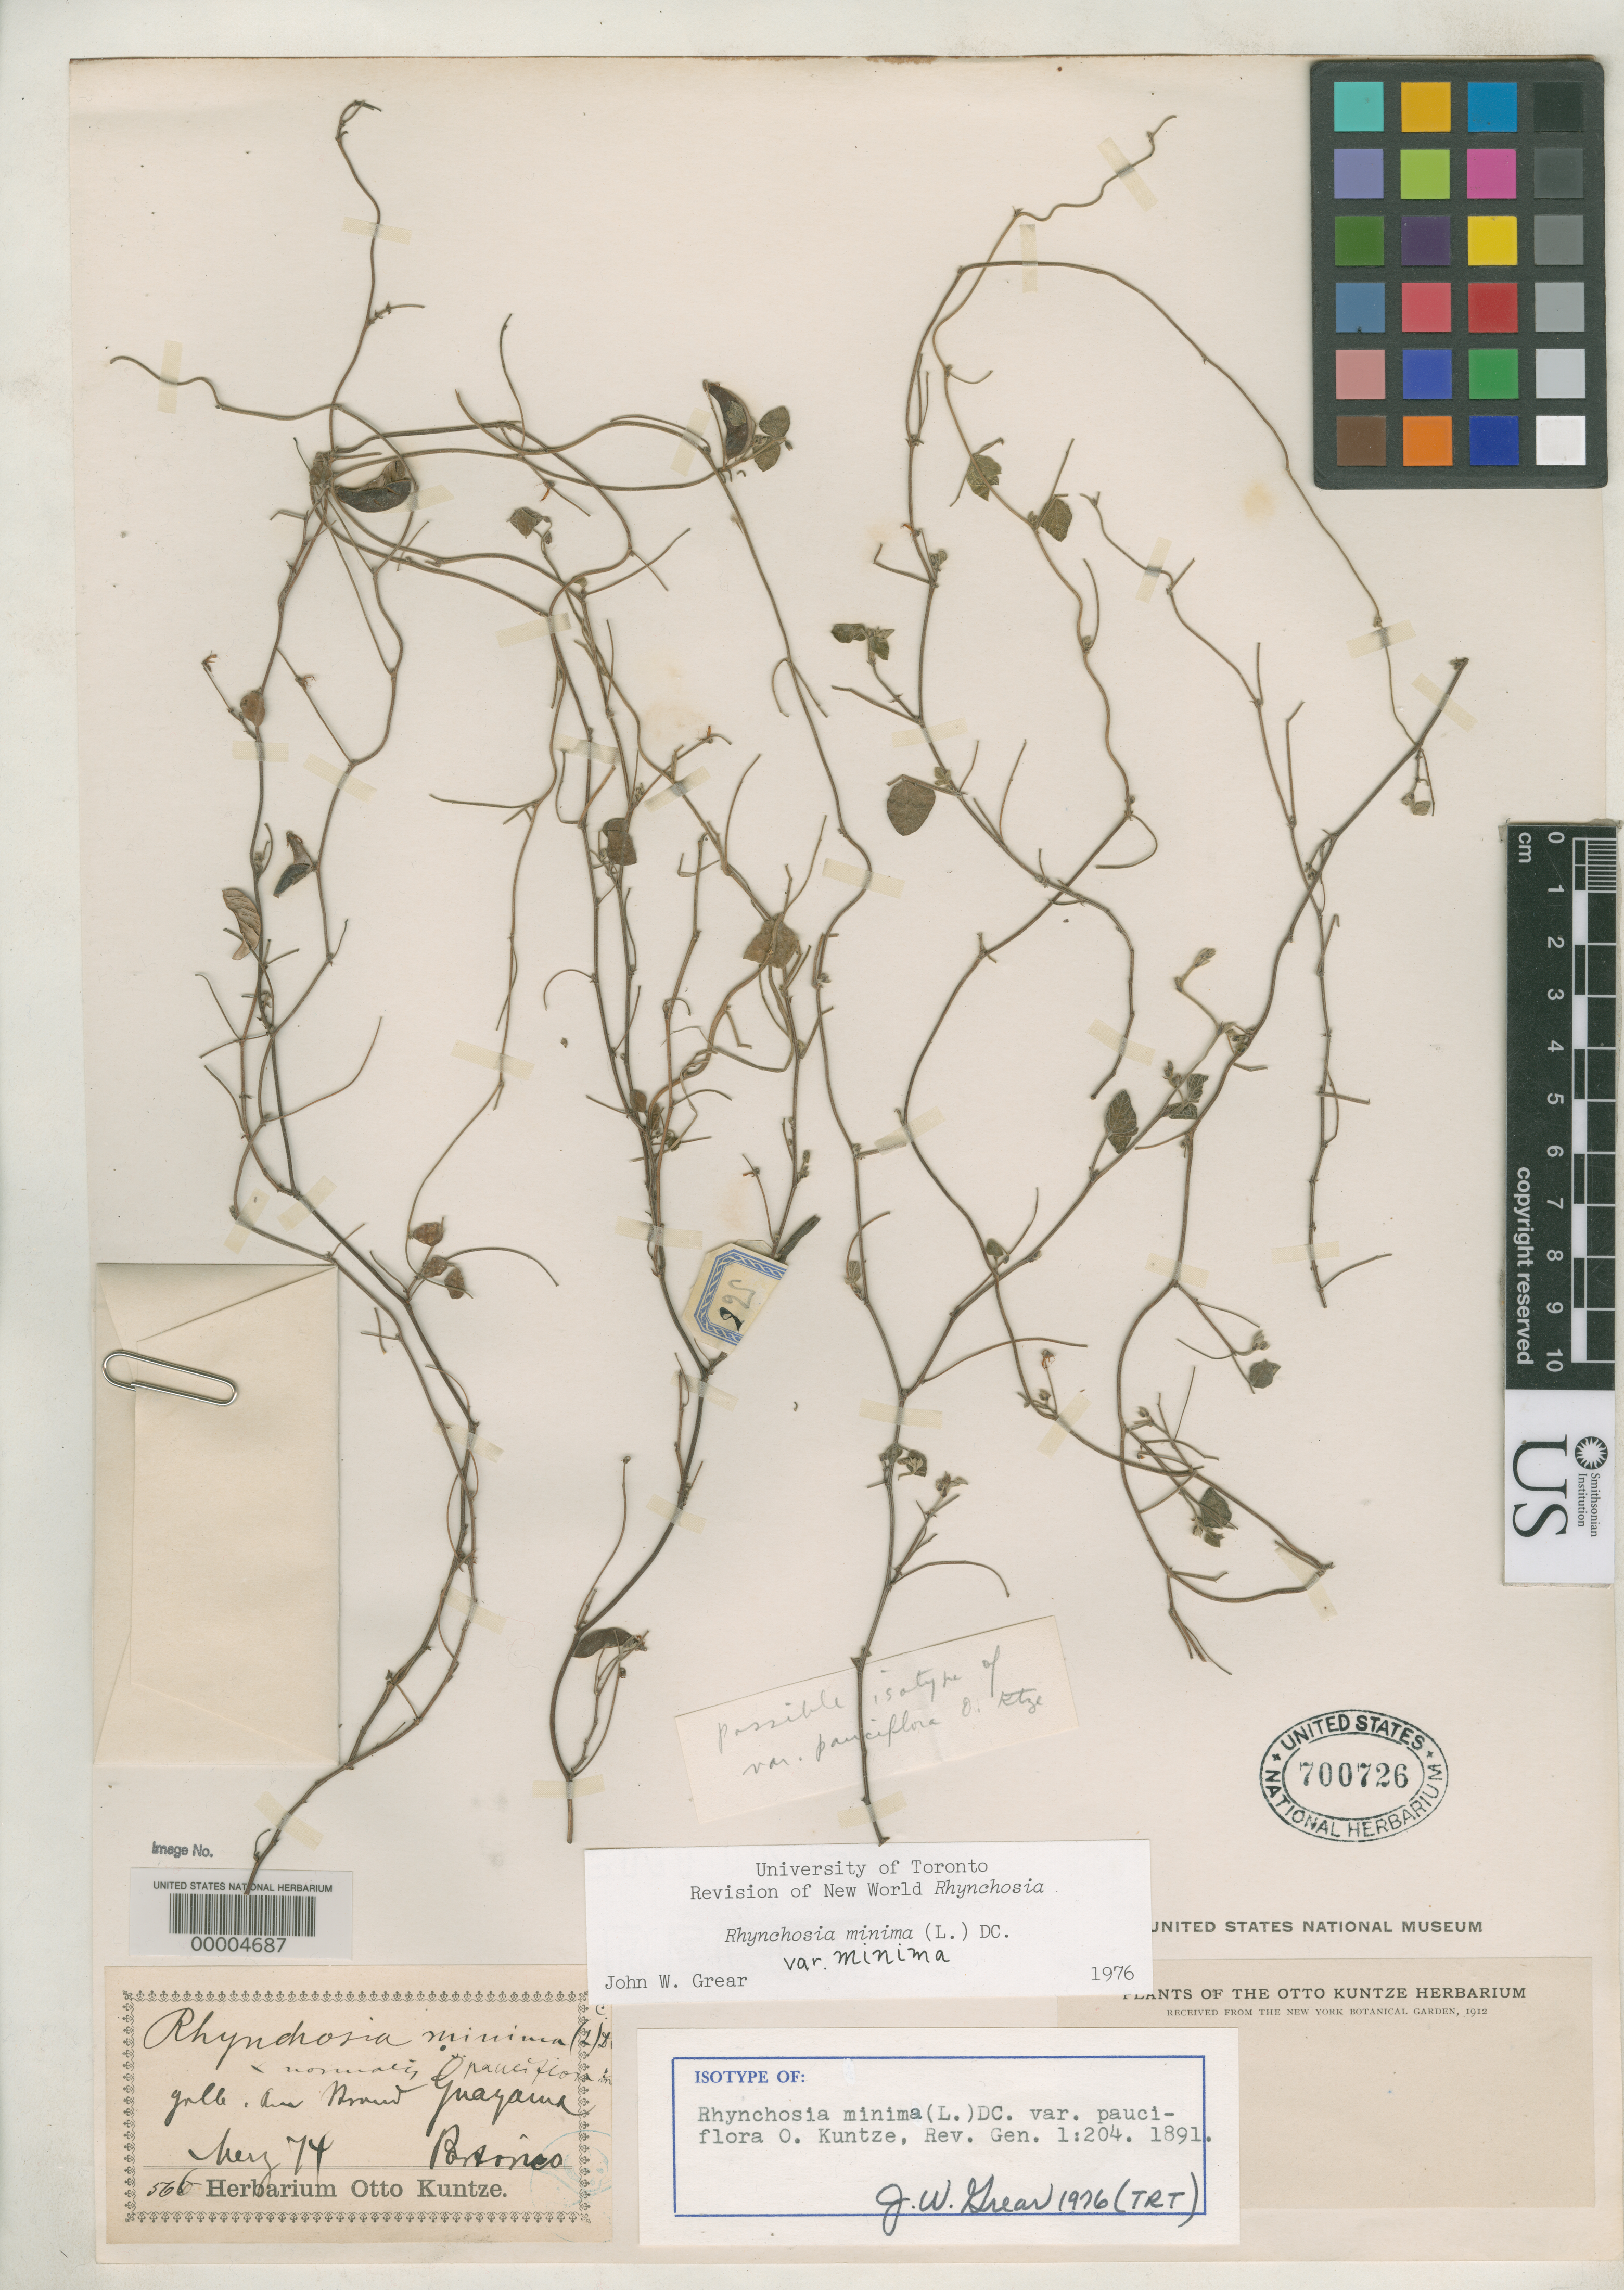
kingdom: Plantae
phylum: Tracheophyta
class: Magnoliopsida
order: Fabales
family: Fabaceae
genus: Rhynchosia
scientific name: Rhynchosia minima var. pauciflora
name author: Kuntze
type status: Isotype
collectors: C.E.O. Kuntze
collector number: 566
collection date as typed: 1874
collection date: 1874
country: Puerto Rico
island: Greater Antilles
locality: Guayama.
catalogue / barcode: US 700726